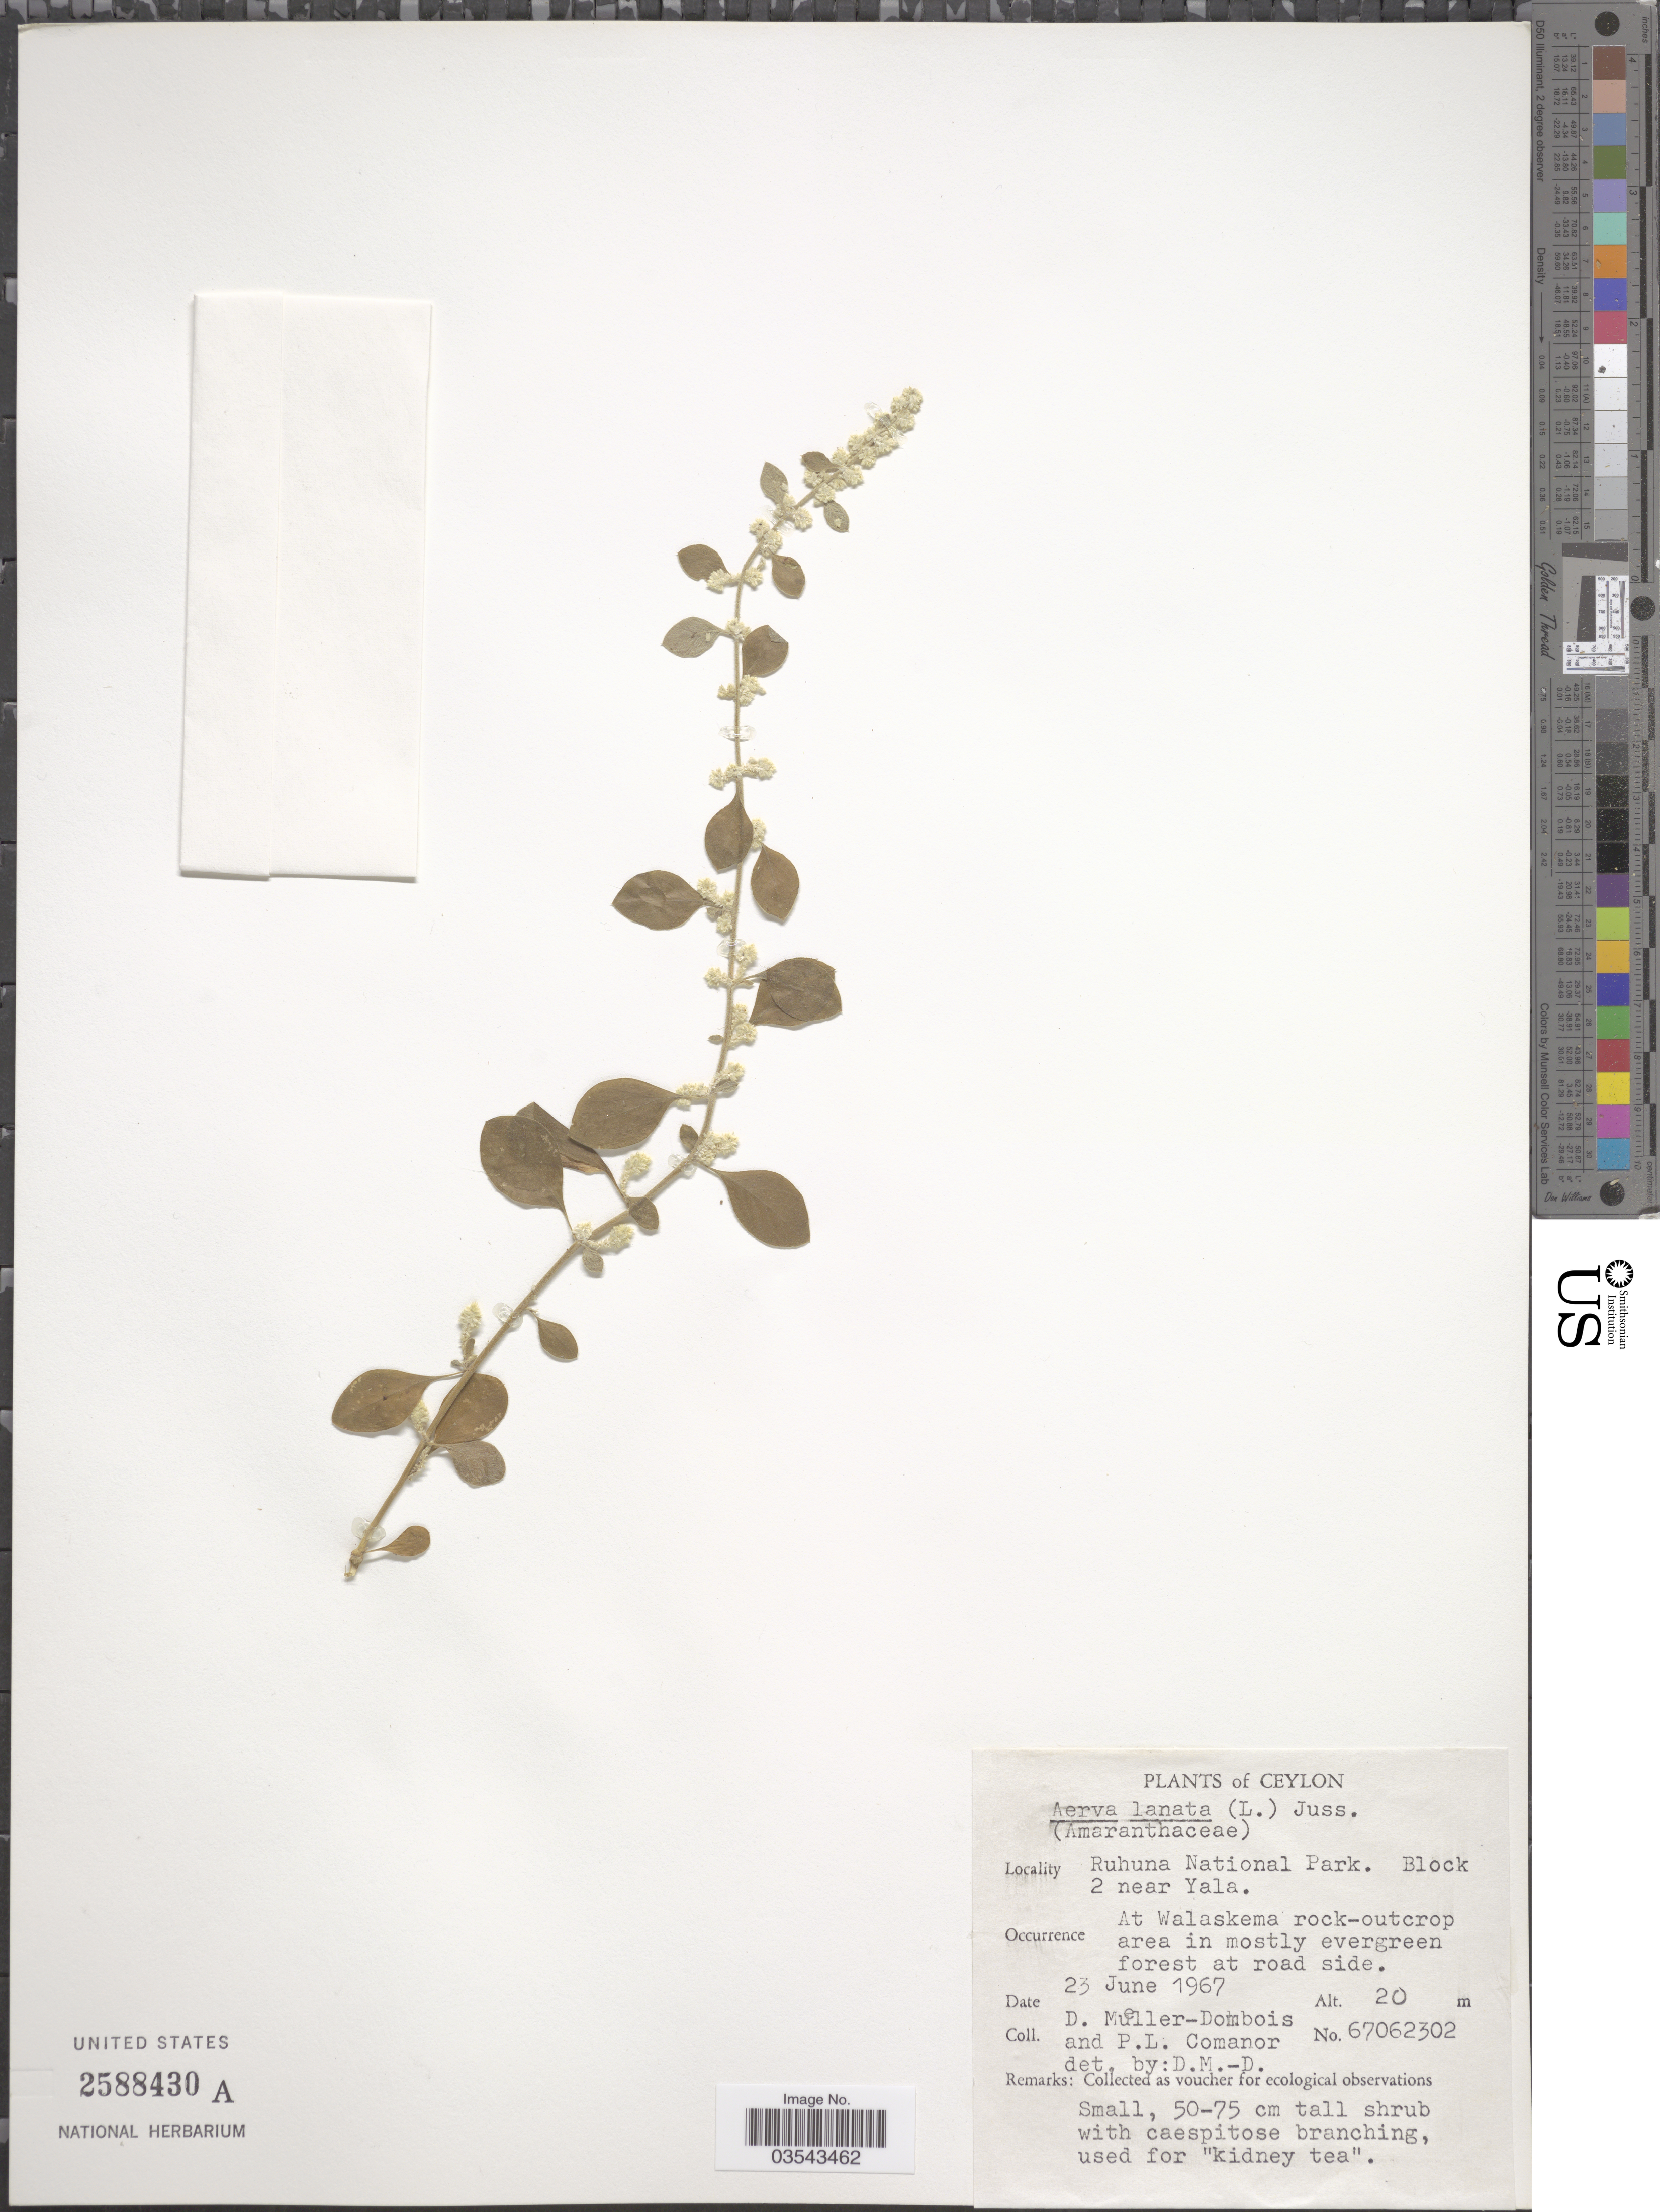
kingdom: Plantae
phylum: Tracheophyta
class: Magnoliopsida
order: Caryophyllales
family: Amaranthaceae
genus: Ouret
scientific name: Ouret lanata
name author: (L.) Kuntze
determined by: U.S. National Herbarium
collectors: D. Mueller-Dombois & P. Comanor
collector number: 67062302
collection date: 1967-06-23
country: Sri Lanka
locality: Ceylon. Ruhuna National Park. Block 2 near Yala. At Walaskema rock-outcrop area.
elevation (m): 20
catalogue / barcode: US 2588430A